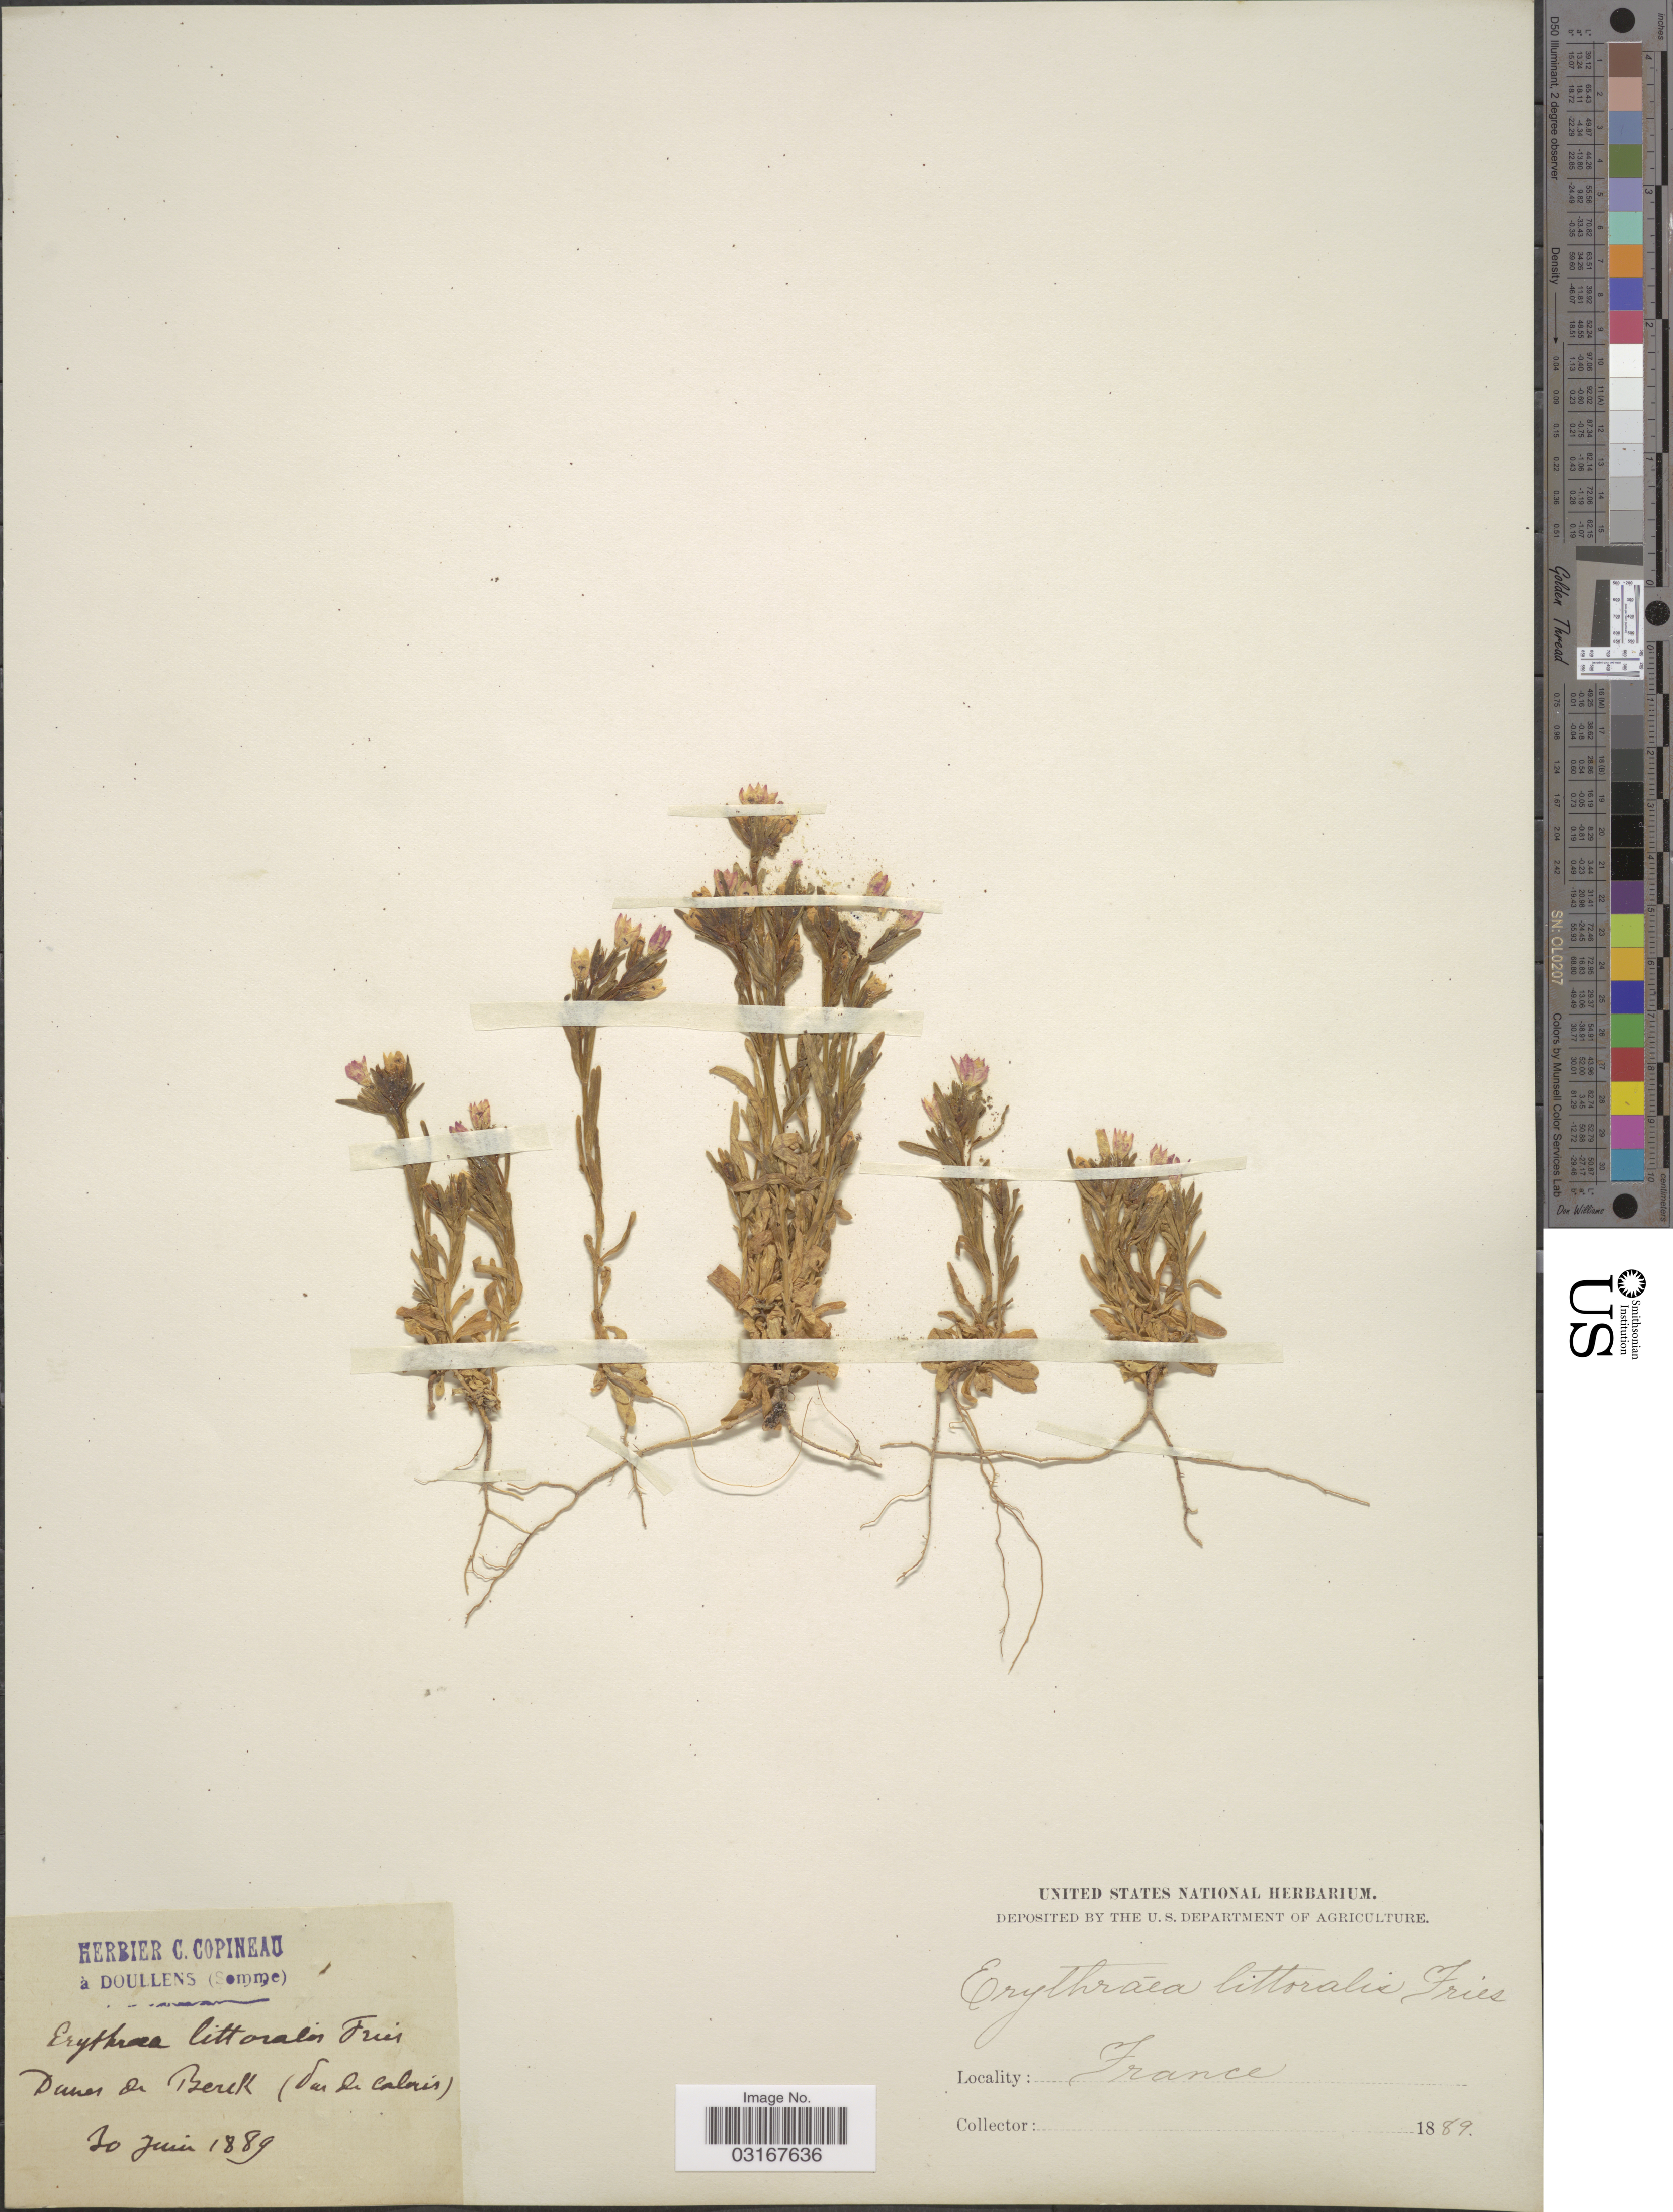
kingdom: Plantae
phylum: Tracheophyta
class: Magnoliopsida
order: Gentianales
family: Gentianaceae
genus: Centaurium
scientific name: Centaurium littorale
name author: (Turner) Gilmour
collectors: ex herb. C. Copineau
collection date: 1889-06-30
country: France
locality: Dunes de Berck (Pas de Calais).